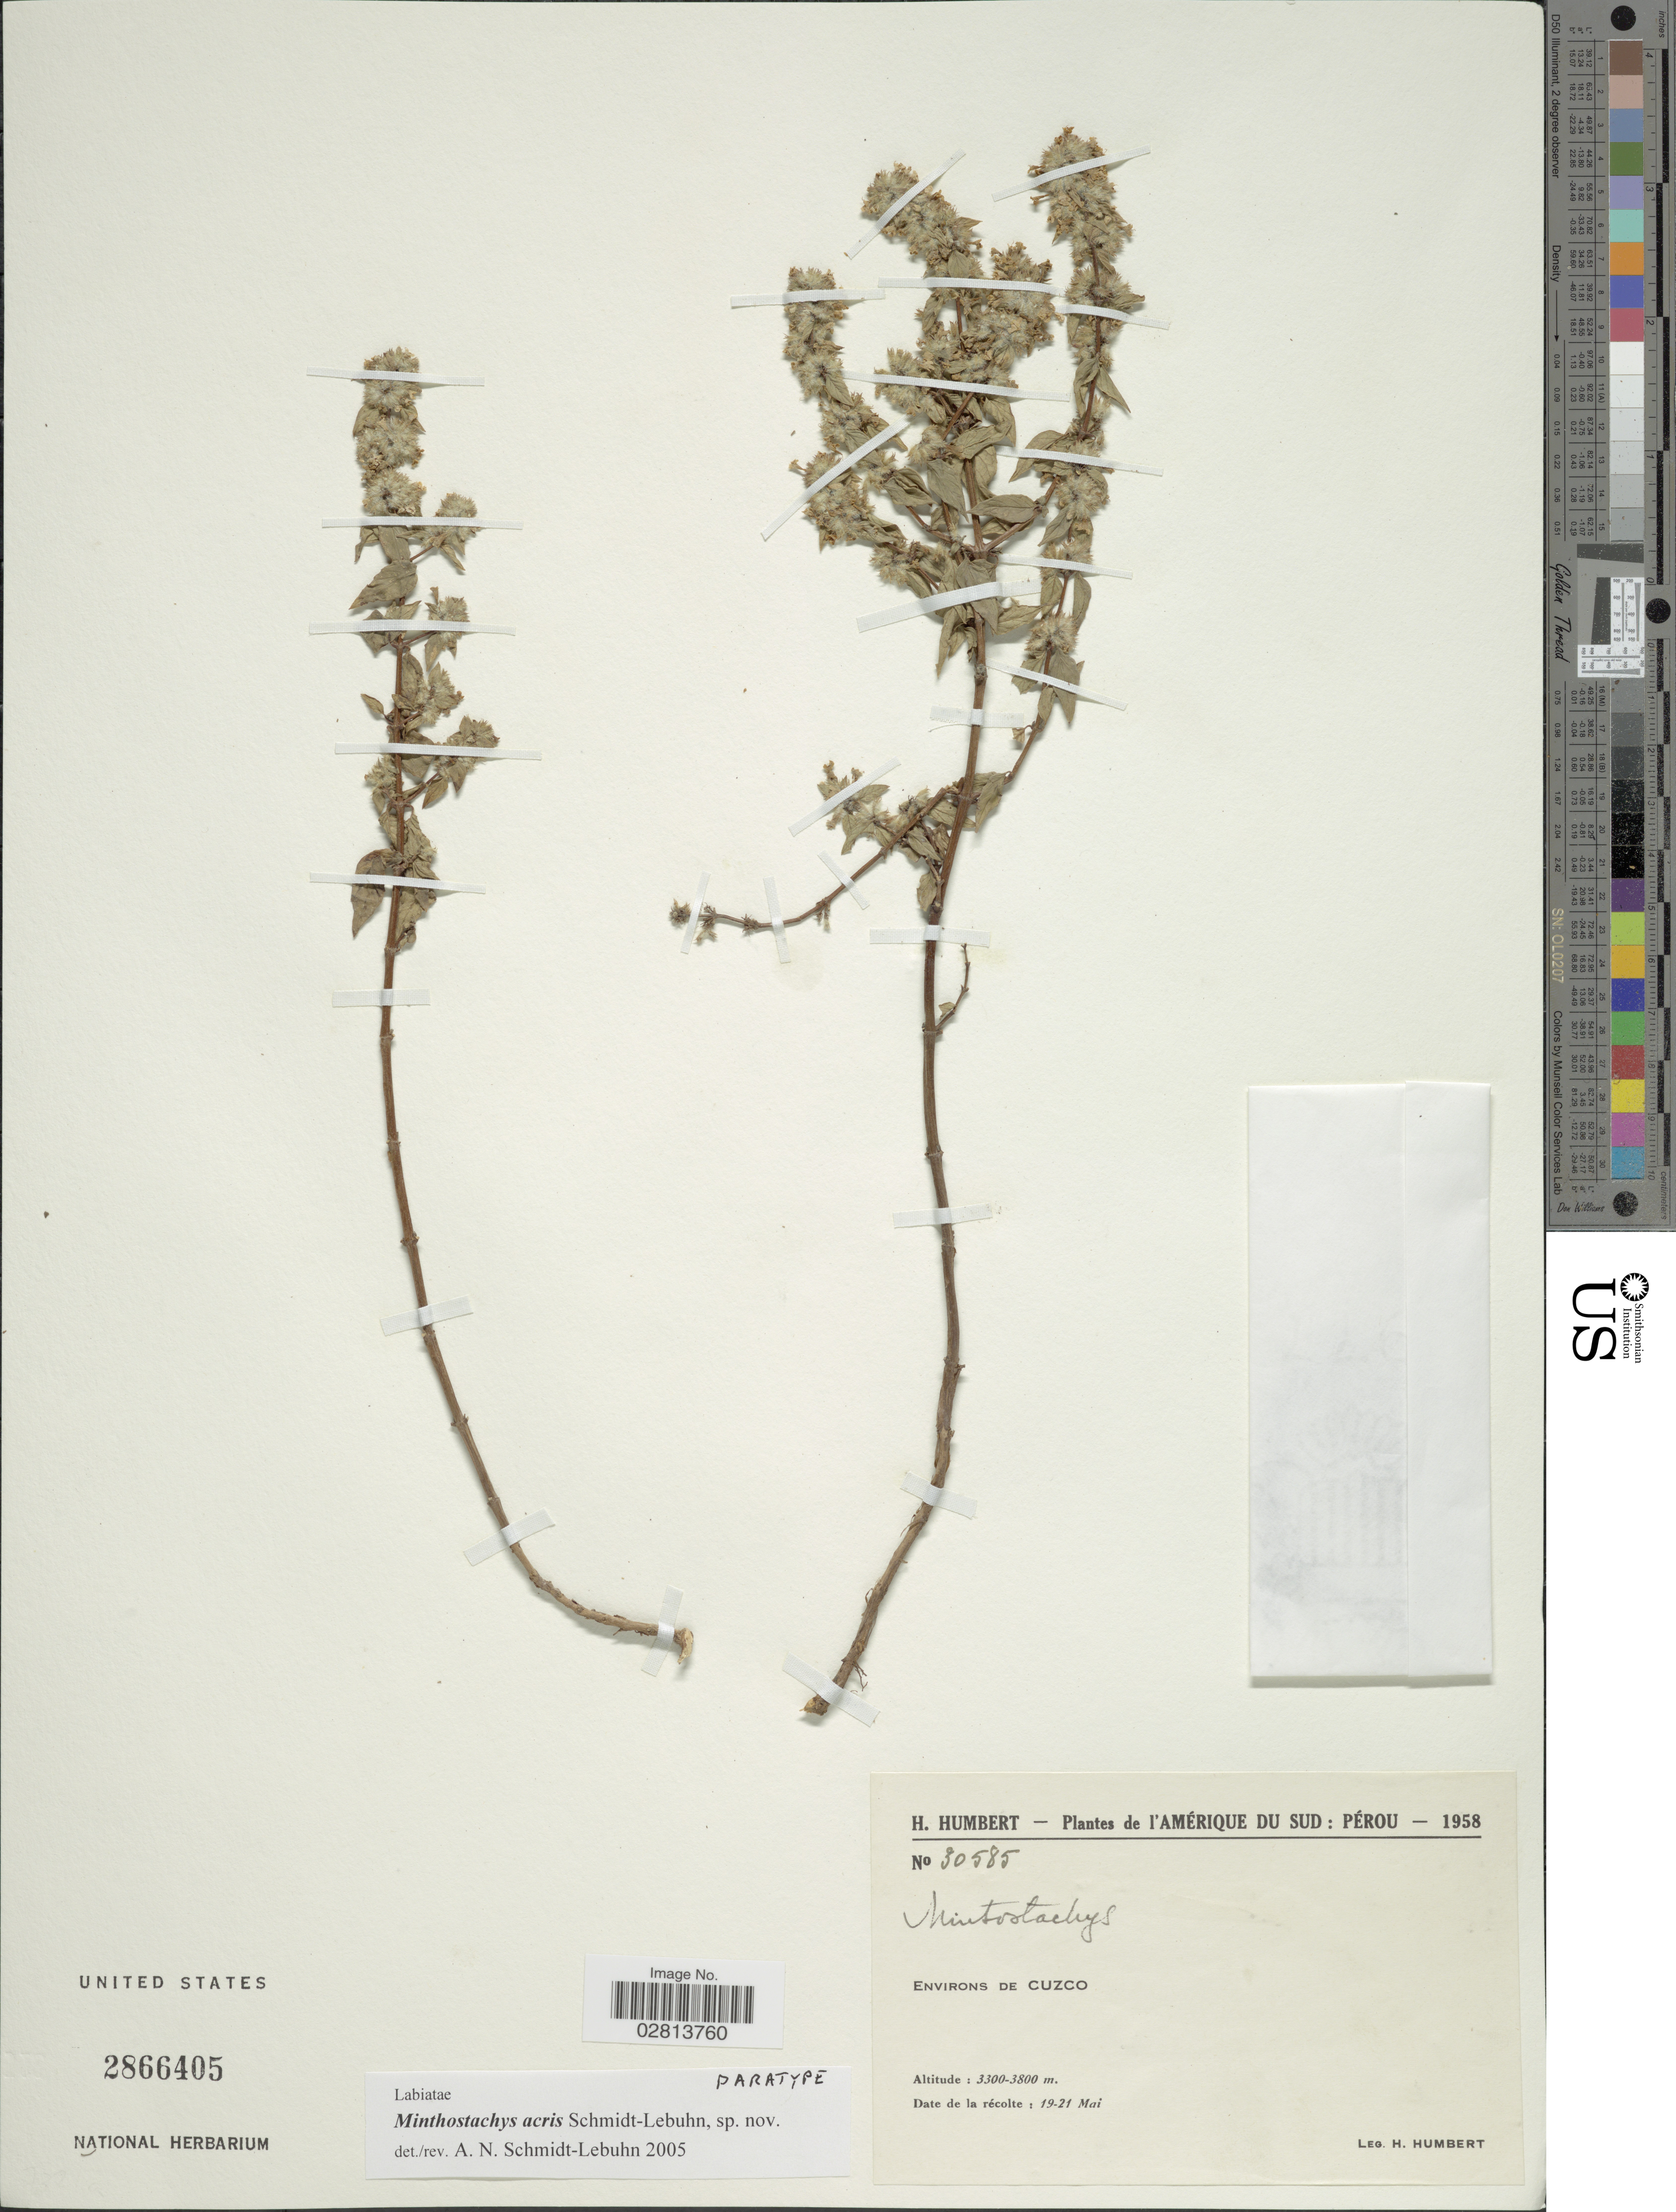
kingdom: Plantae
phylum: Tracheophyta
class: Magnoliopsida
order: Lamiales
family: Lamiaceae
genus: Minthostachys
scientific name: Minthostachys acris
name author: Schmidt-Leb.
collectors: H. Humbert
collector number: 30585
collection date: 1958-05-19/1958-05-21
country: Peru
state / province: Cusco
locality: L'Amérique du Sud: Pérou, Environs de Cuzco.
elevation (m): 3300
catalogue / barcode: US 2866405